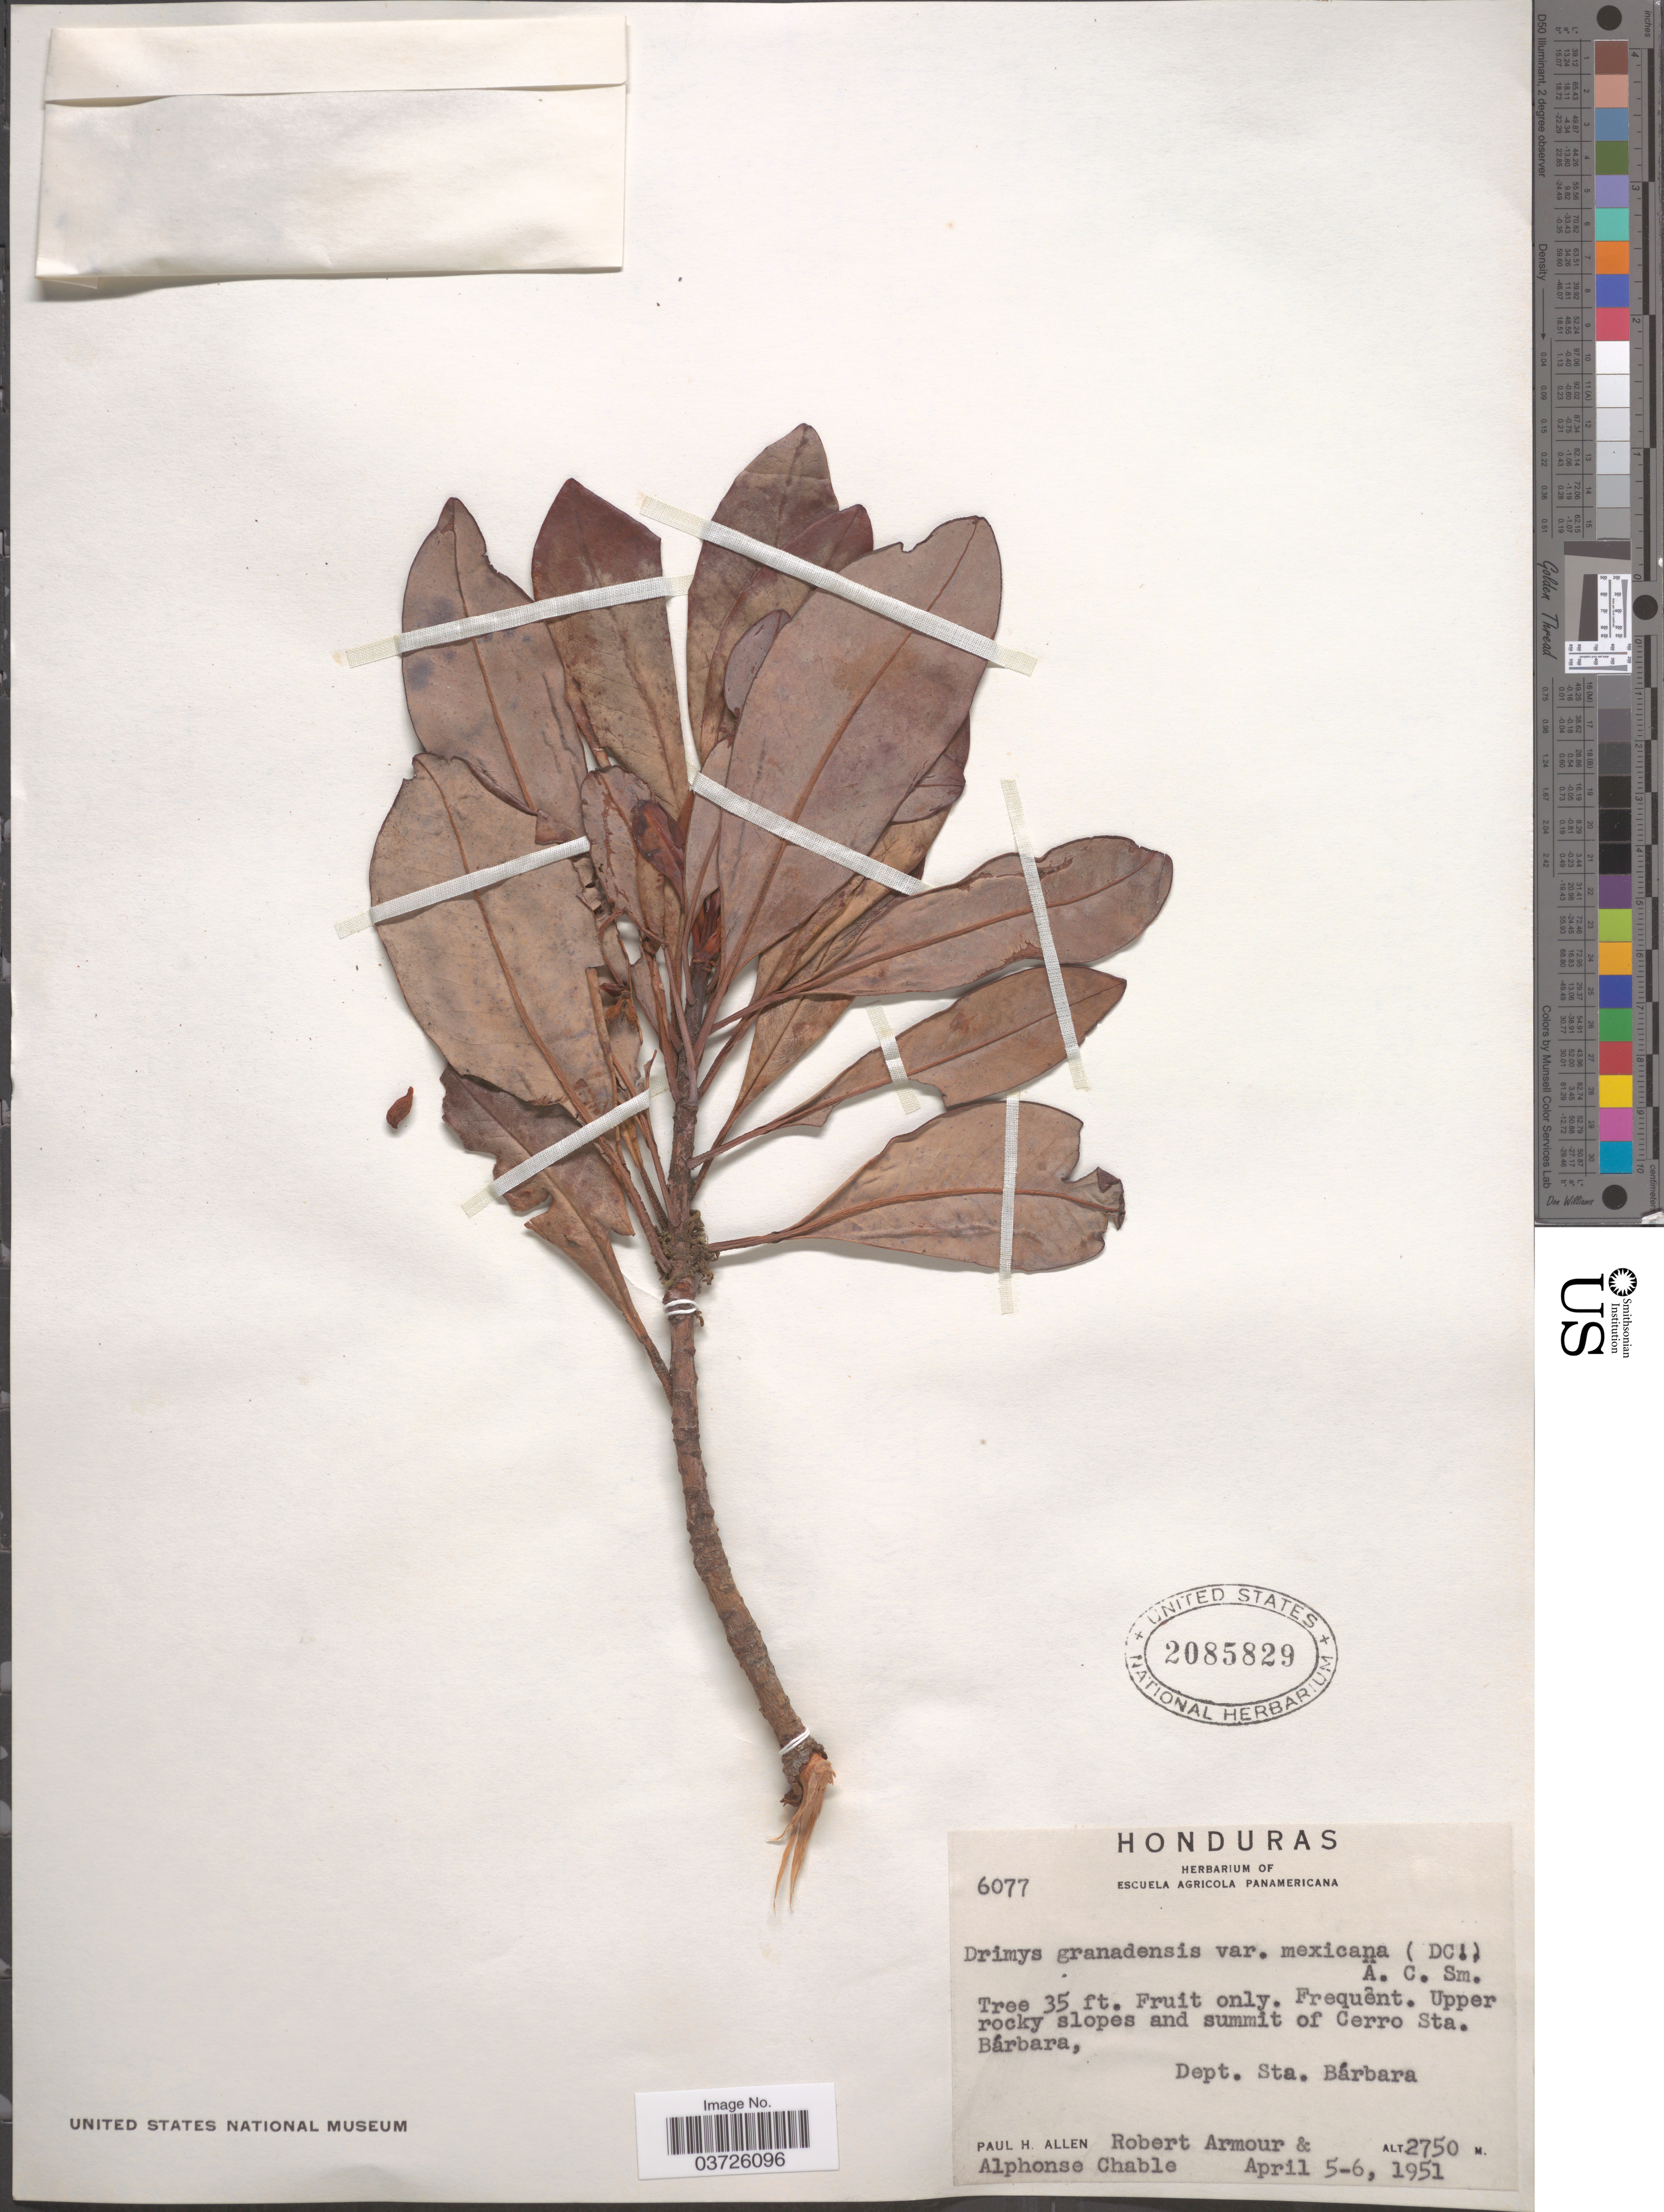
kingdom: Plantae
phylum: Tracheophyta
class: Magnoliopsida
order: Canellales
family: Winteraceae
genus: Drimys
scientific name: Drimys granadensis var. mexicana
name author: L. f.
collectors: P. H. Allen, R. Armour & A. Chable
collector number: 6077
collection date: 1951-04-05/1951-04-06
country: Honduras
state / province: Santa Barbara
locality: Upper rocky slopes and summit of Cerro Sta. Bárbara, Dept. Sta. Bárbara.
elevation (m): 2750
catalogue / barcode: US 2085829